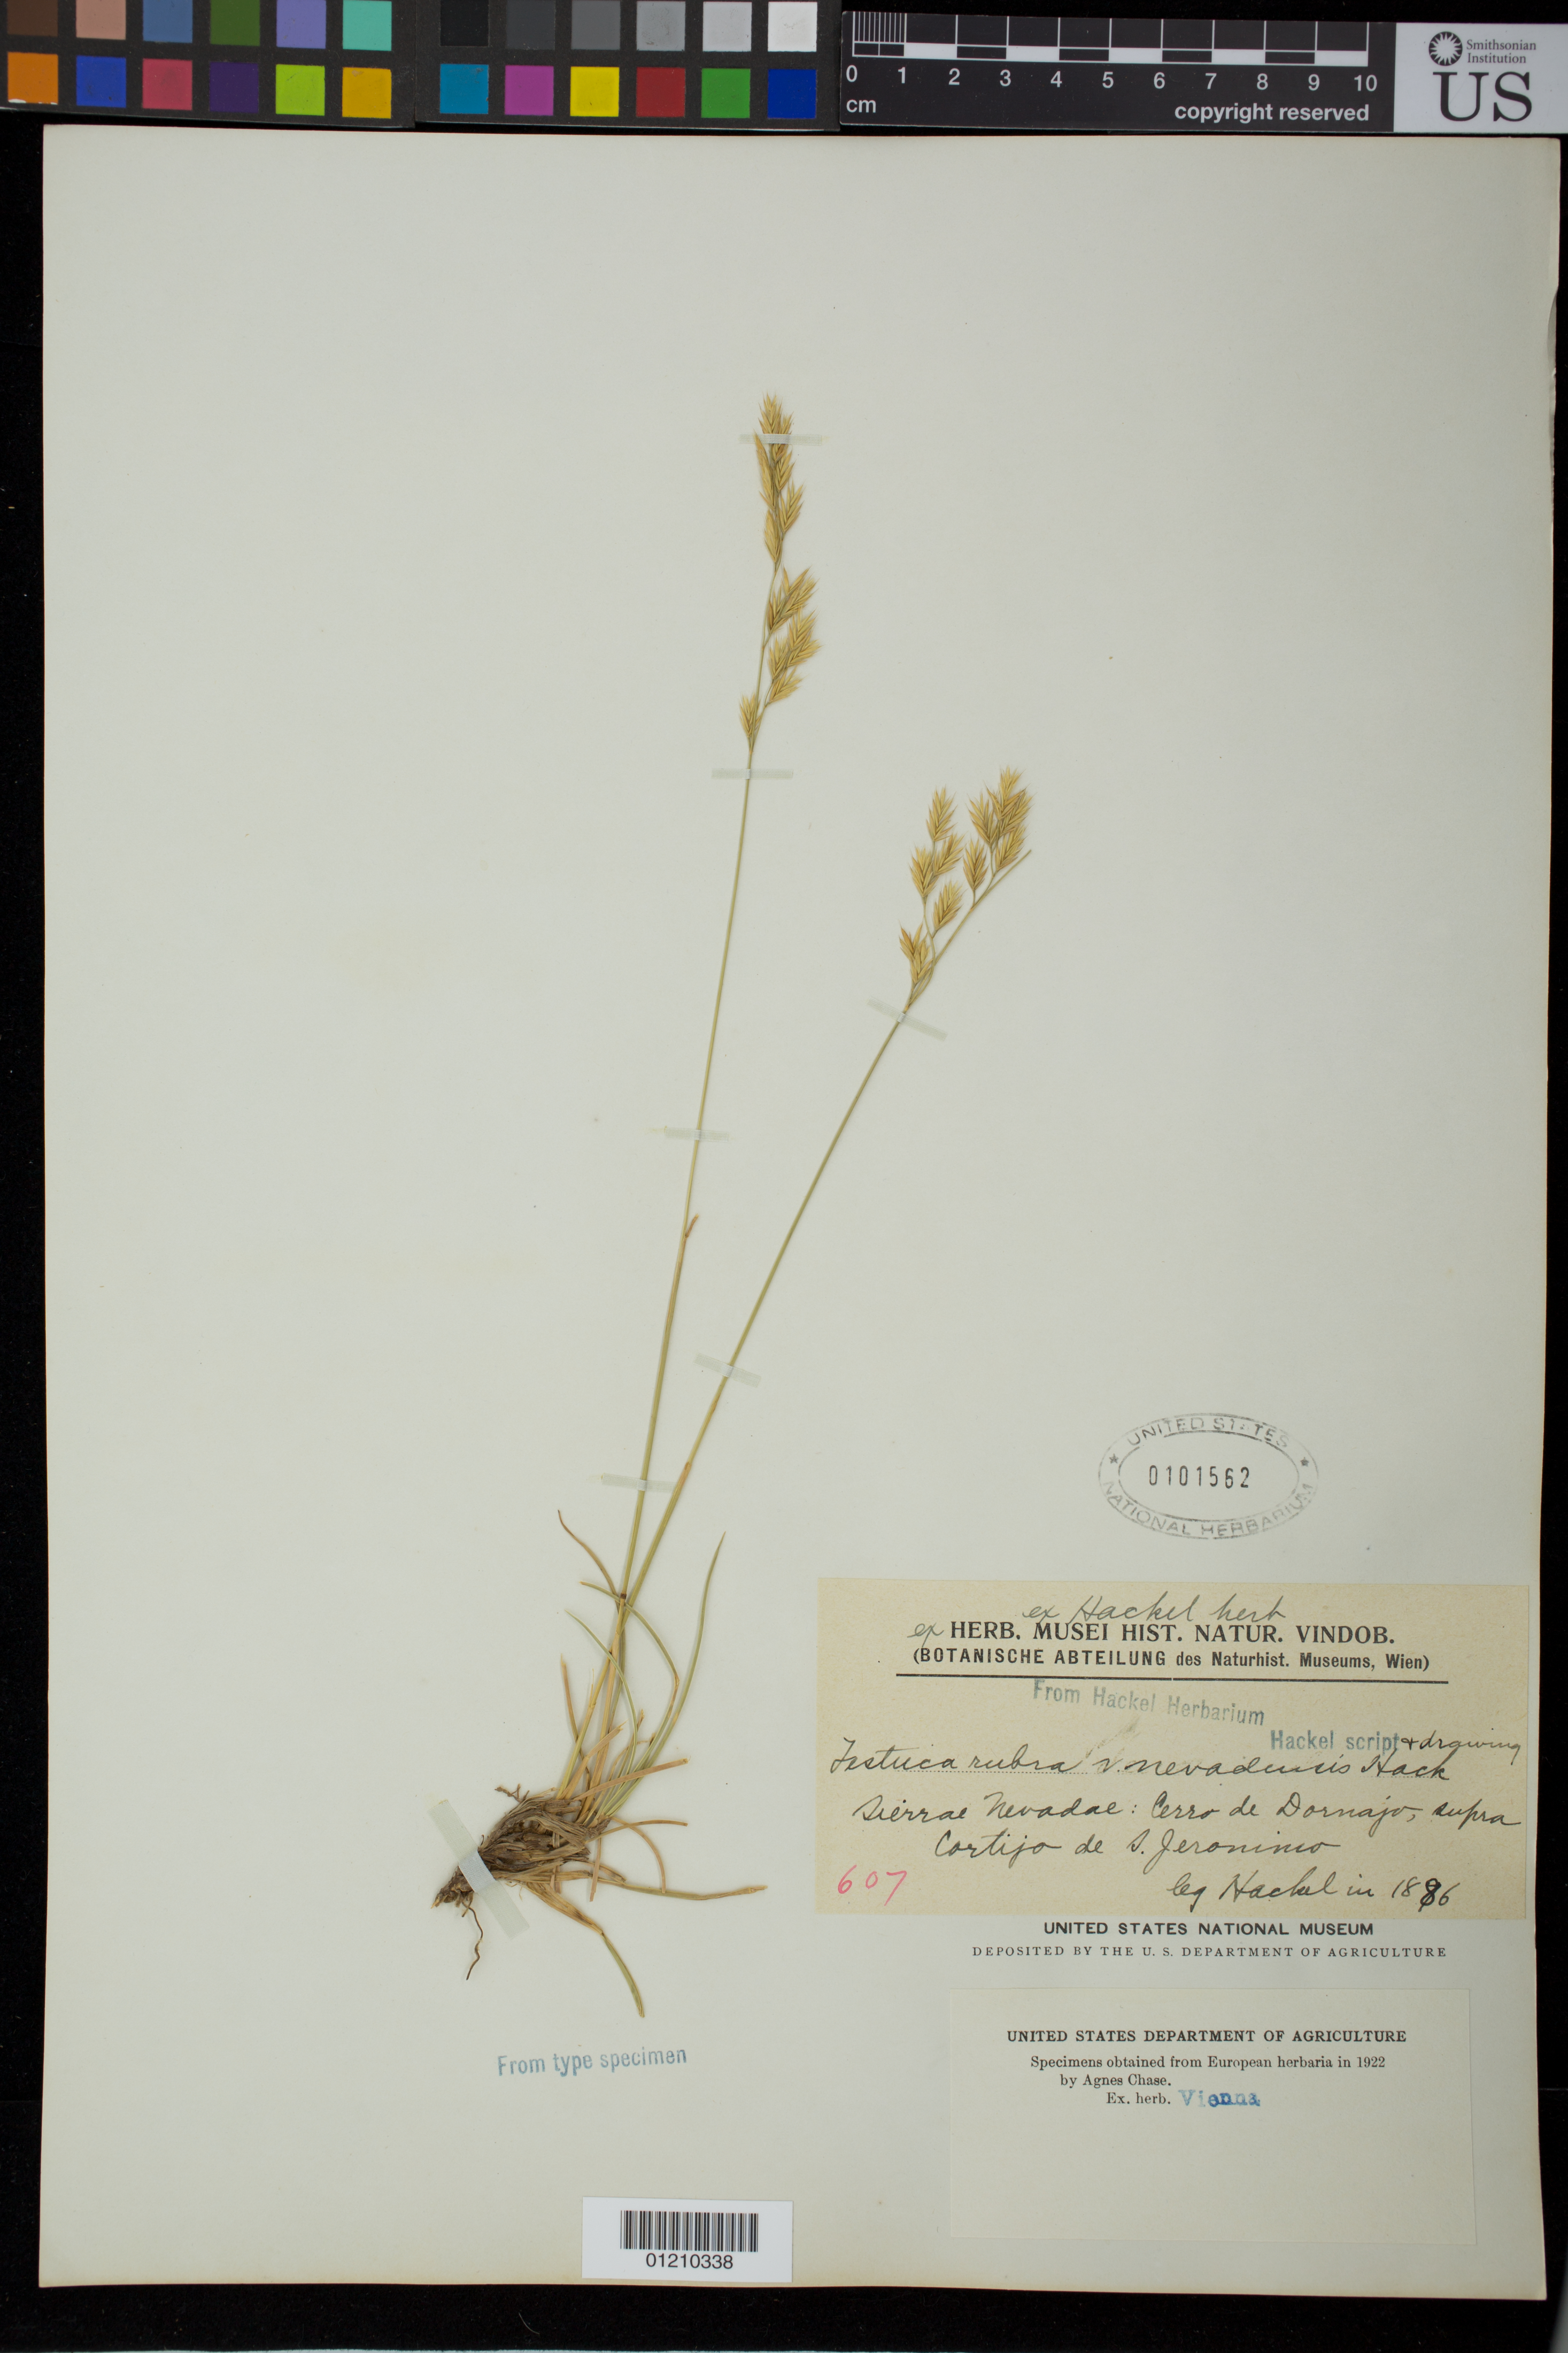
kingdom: Plantae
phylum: Tracheophyta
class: Liliopsida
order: Poales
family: Poaceae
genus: Festuca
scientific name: Festuca rubra subsp. nevadensis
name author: Hack.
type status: Type Collection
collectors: E. Hackel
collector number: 607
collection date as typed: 1876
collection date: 1876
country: Spain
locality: Sierra Nevada, Cerro de Dornajo, supra cortijo de S. Jeronimo.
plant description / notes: Fragmentary material of type specimen ex herb. Vienna.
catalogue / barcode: US 101562